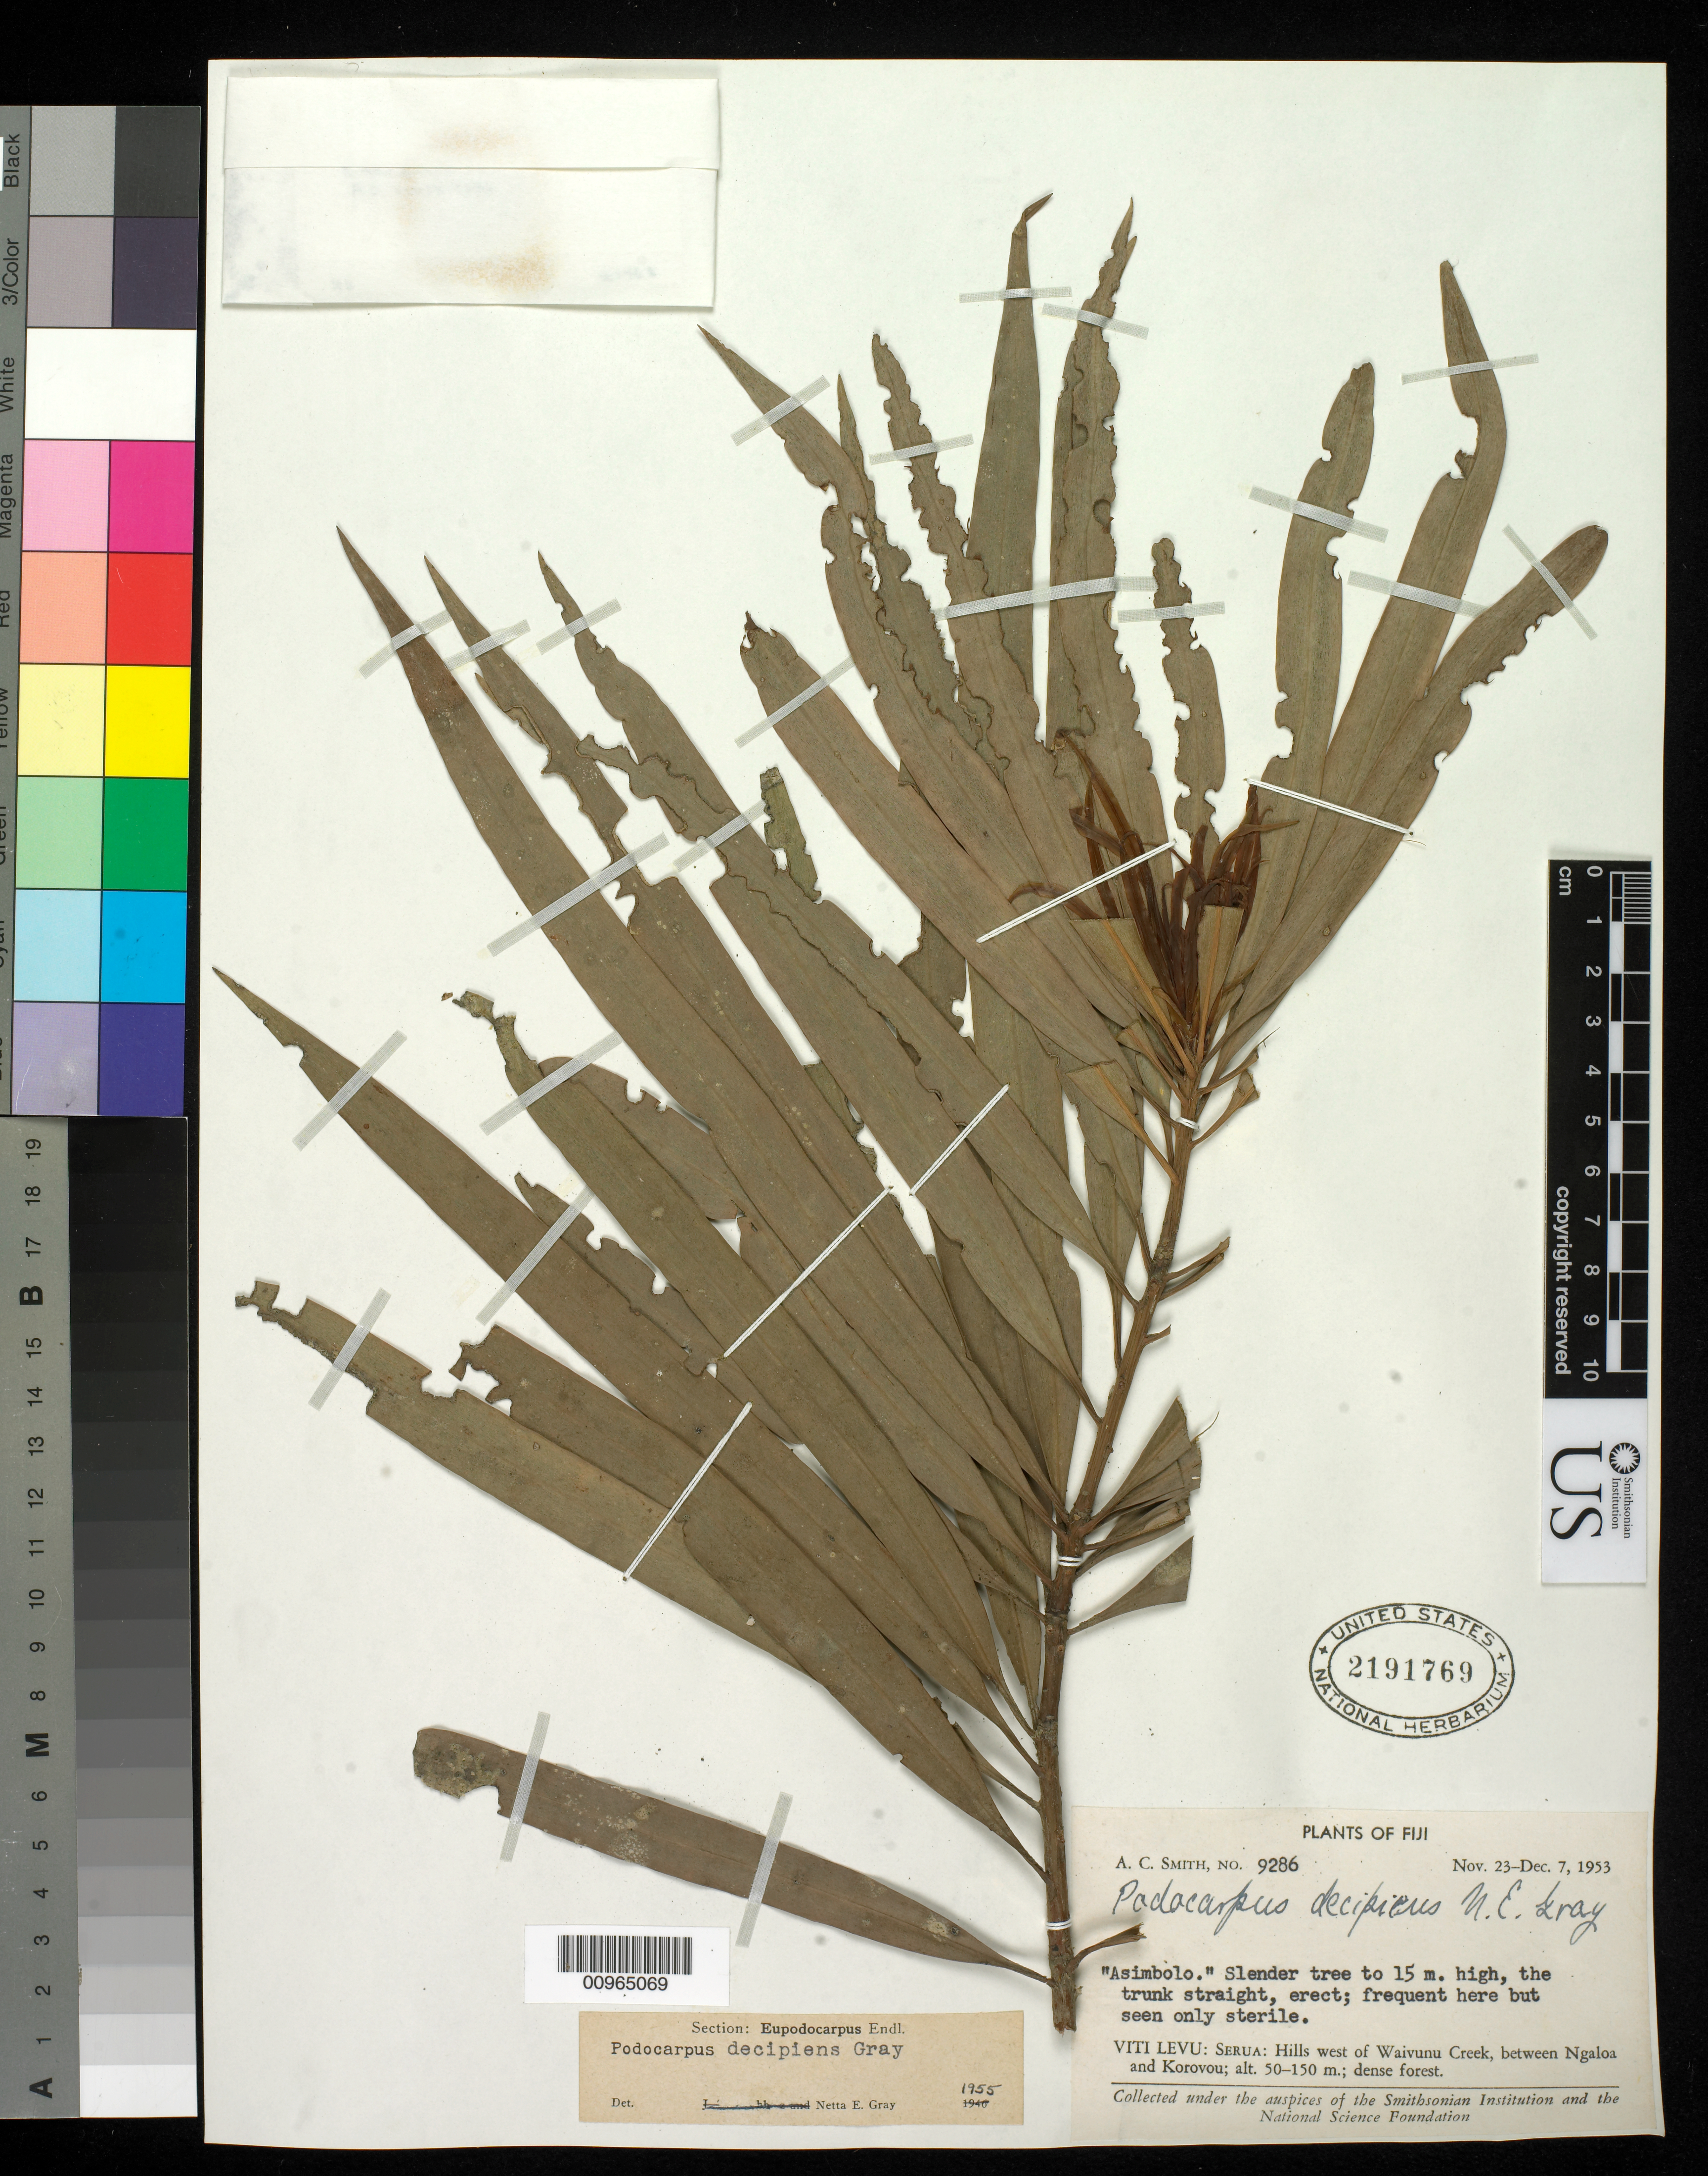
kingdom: Plantae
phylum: Tracheophyta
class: Pinopsida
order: Pinales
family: Podocarpaceae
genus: Podocarpus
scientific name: Podocarpus decipiens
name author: N.E. Gray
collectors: C. A. Smith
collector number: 9286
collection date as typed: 23 Nov 1953 to 07 Dec 1953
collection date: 1953-11-23/1953-12-07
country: Fiji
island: Viti Levu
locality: Hills west of Waivunu Creek, between Ngaloa and Korovou.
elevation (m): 50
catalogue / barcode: US 2191769